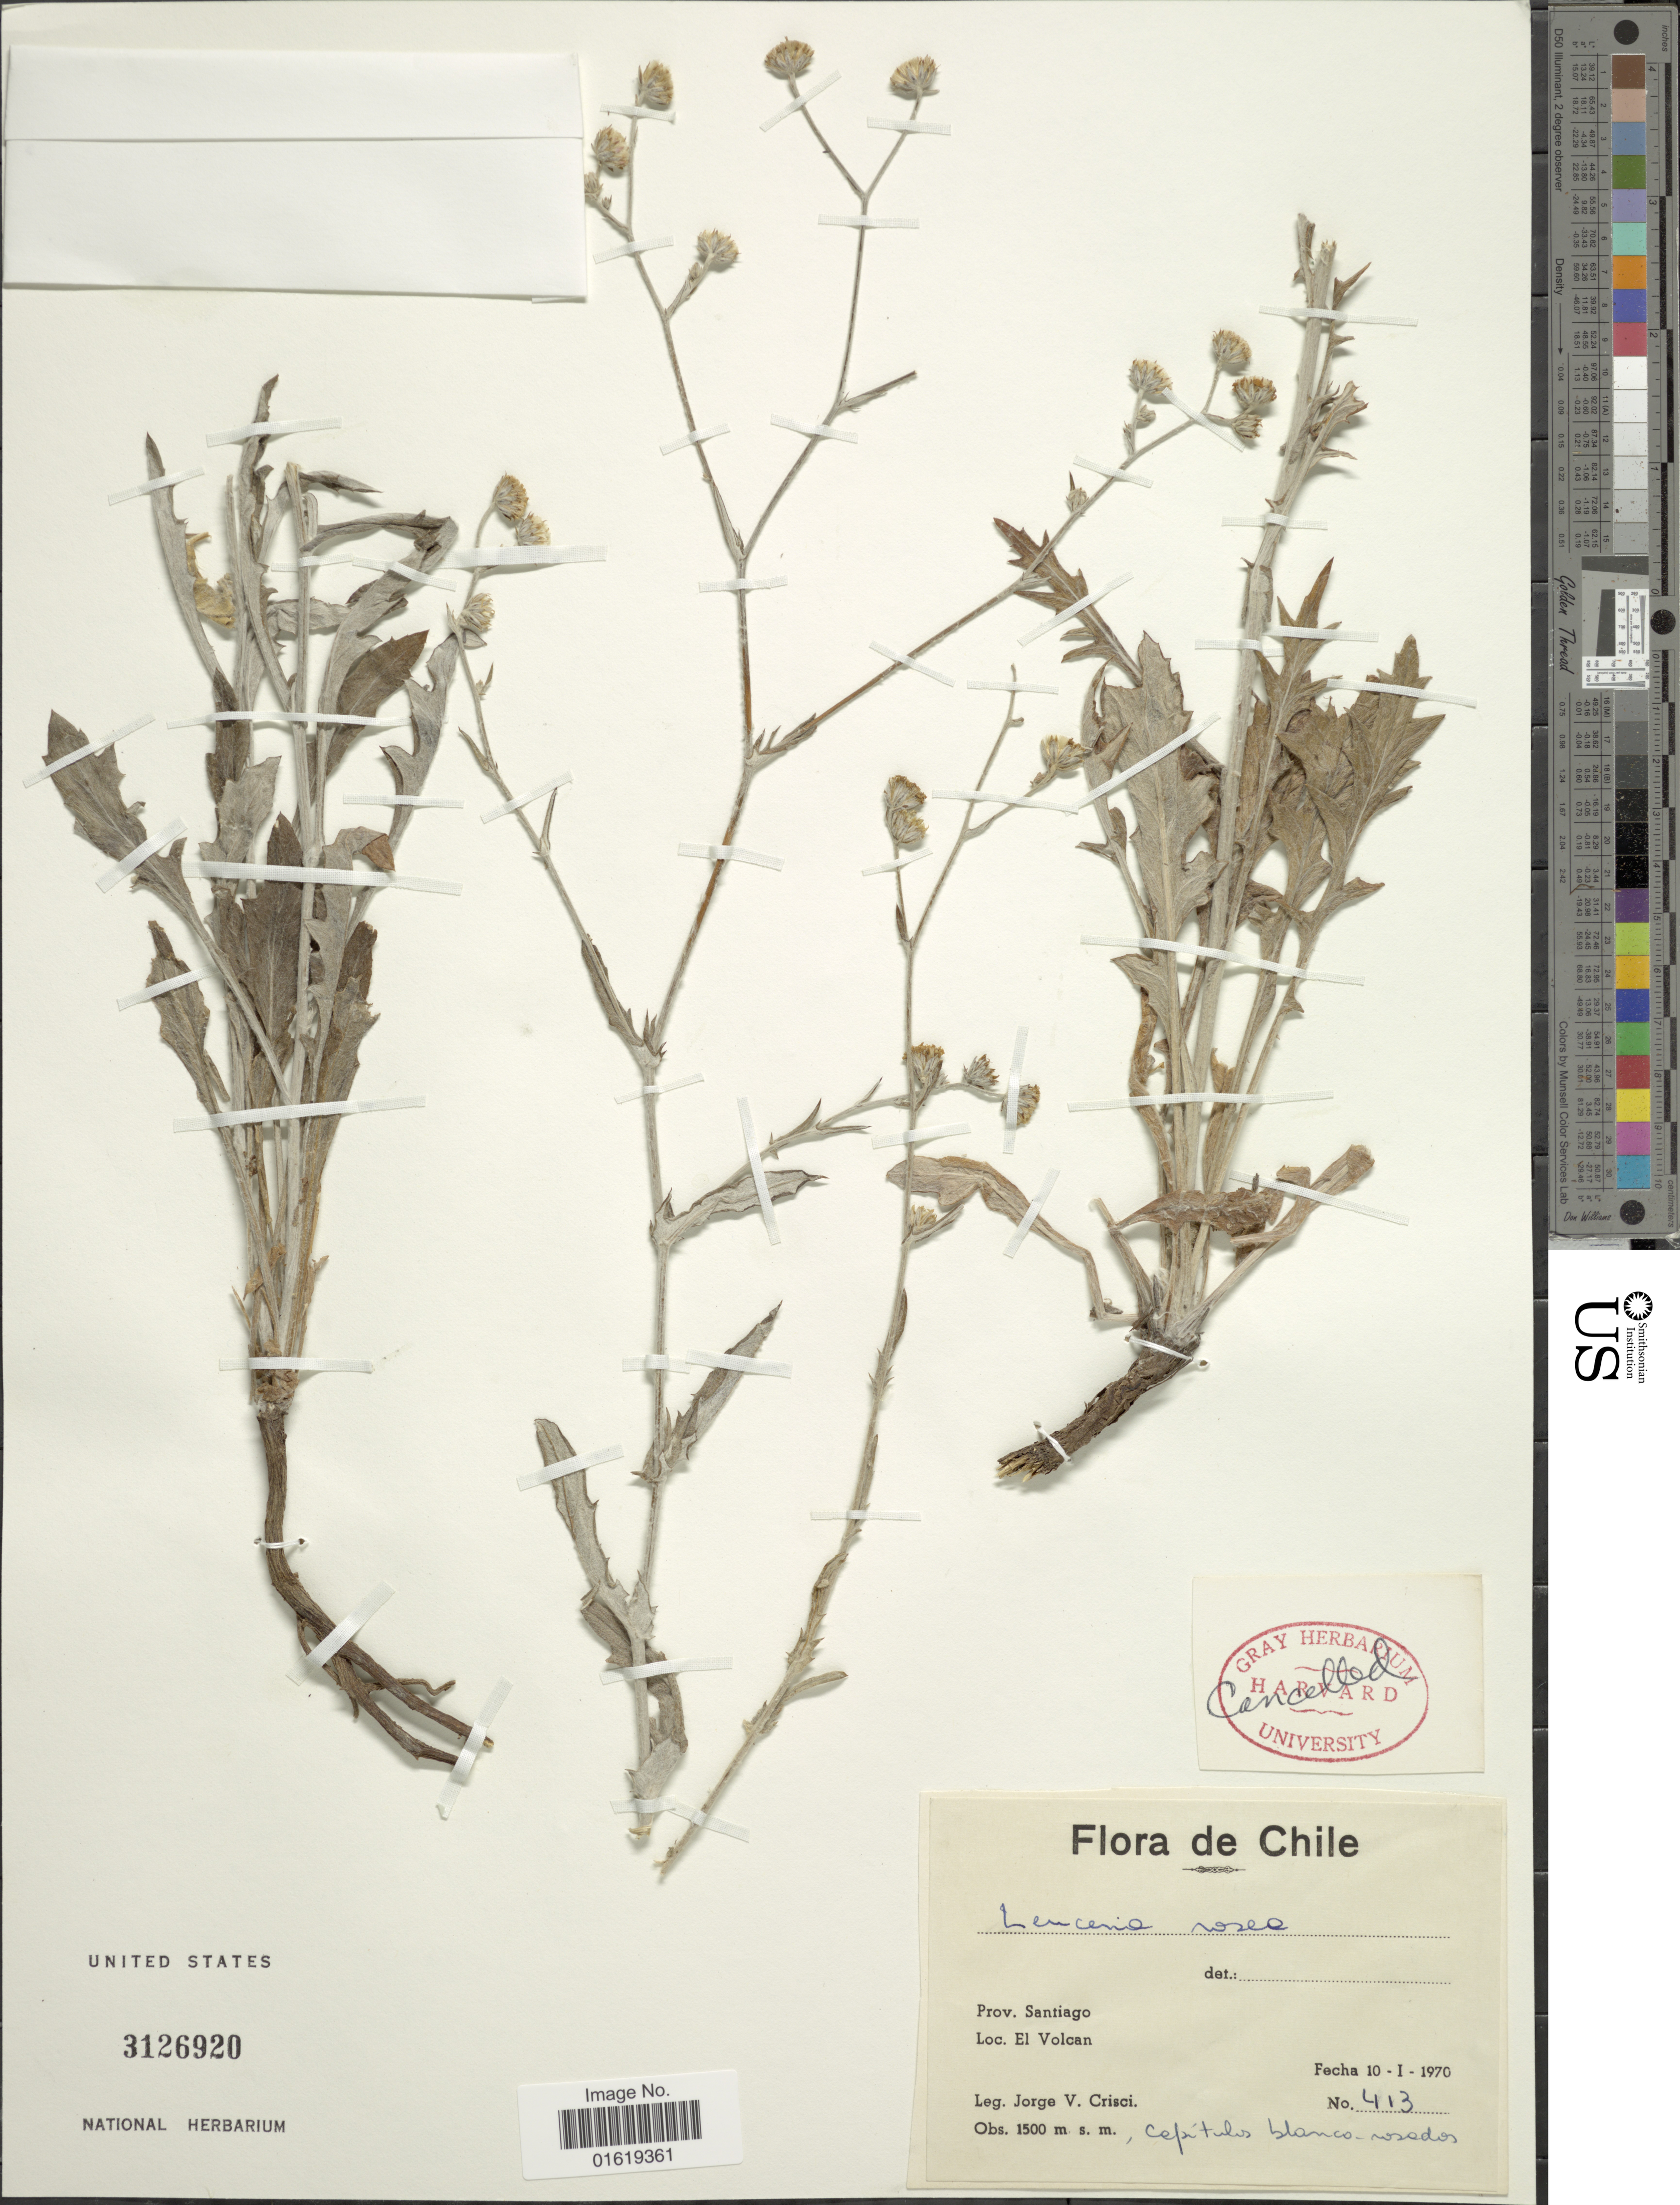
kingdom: Plantae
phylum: Tracheophyta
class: Magnoliopsida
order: Asterales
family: Asteraceae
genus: Leucheria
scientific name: Leucheria rosea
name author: Poepp. ex Less.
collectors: J. Crisci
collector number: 413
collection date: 1970-01-10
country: Chile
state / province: Región Metropolitana (RM)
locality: Prov. Santiago. El Volcan.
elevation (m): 1500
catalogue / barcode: US 3126920